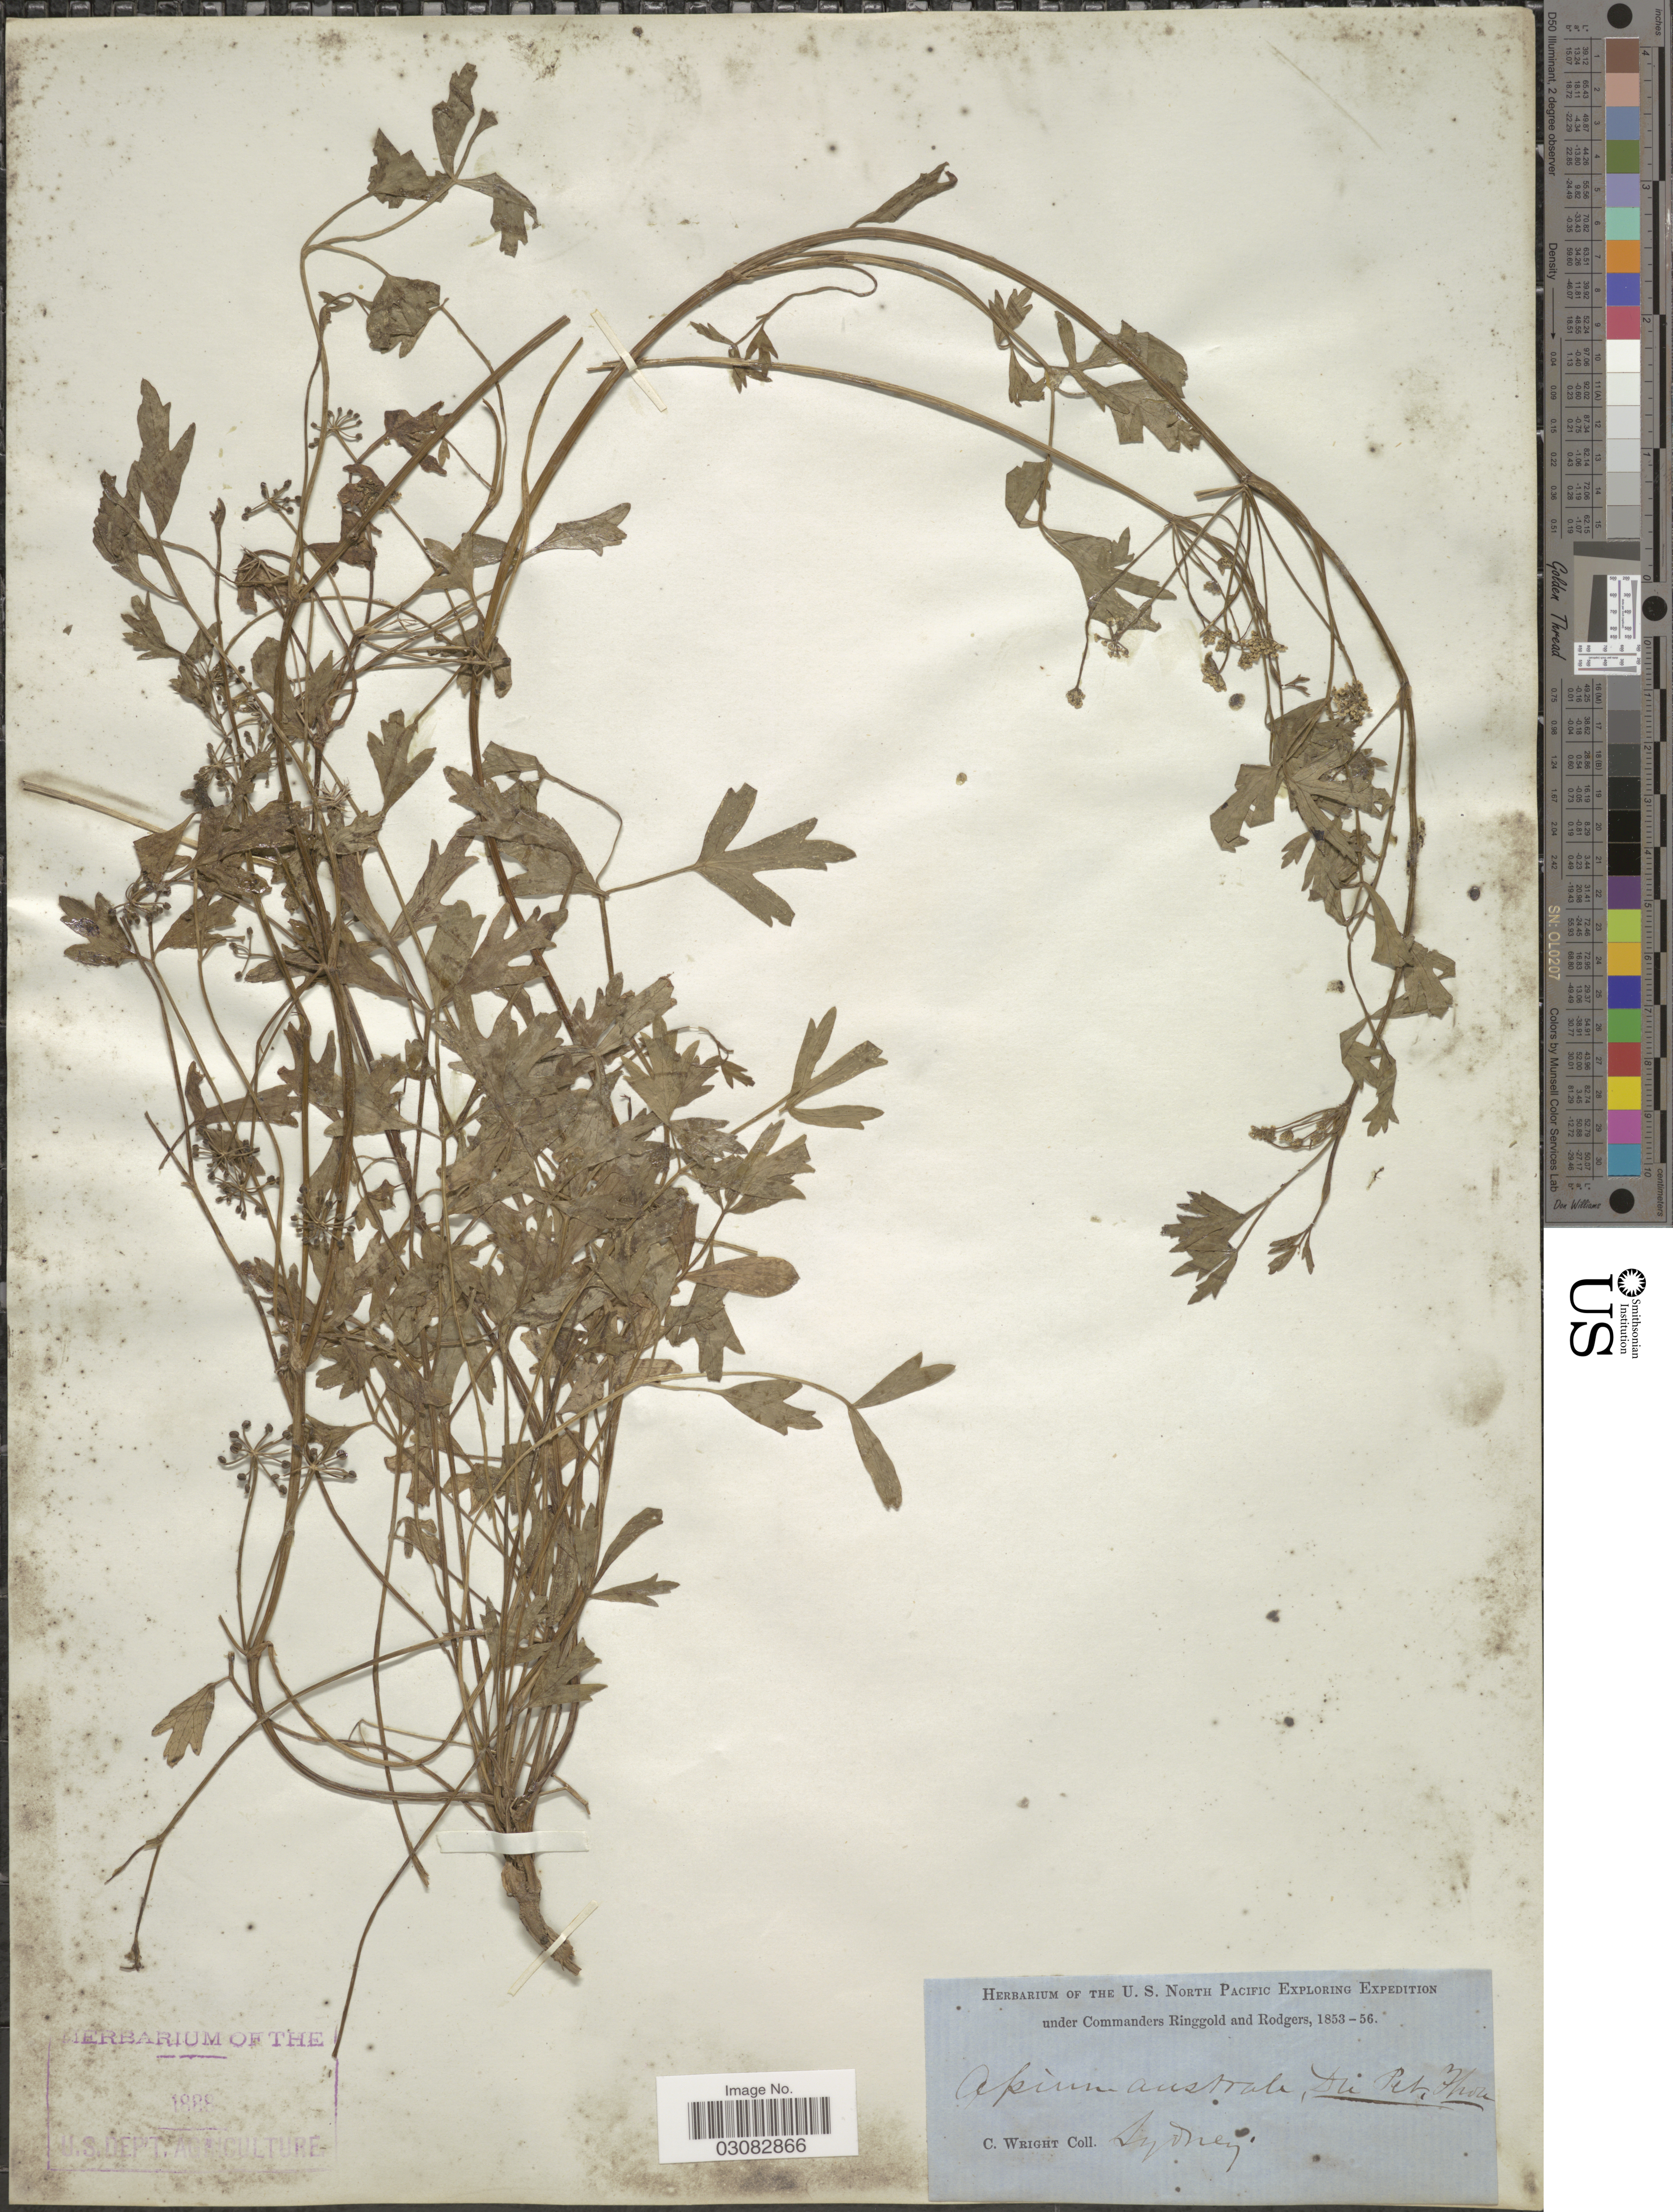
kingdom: Plantae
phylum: Tracheophyta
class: Magnoliopsida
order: Apiales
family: Apiaceae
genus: Apium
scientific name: Apium australe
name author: Thouars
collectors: C. Wright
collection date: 1853/1856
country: Australia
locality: Sydney.